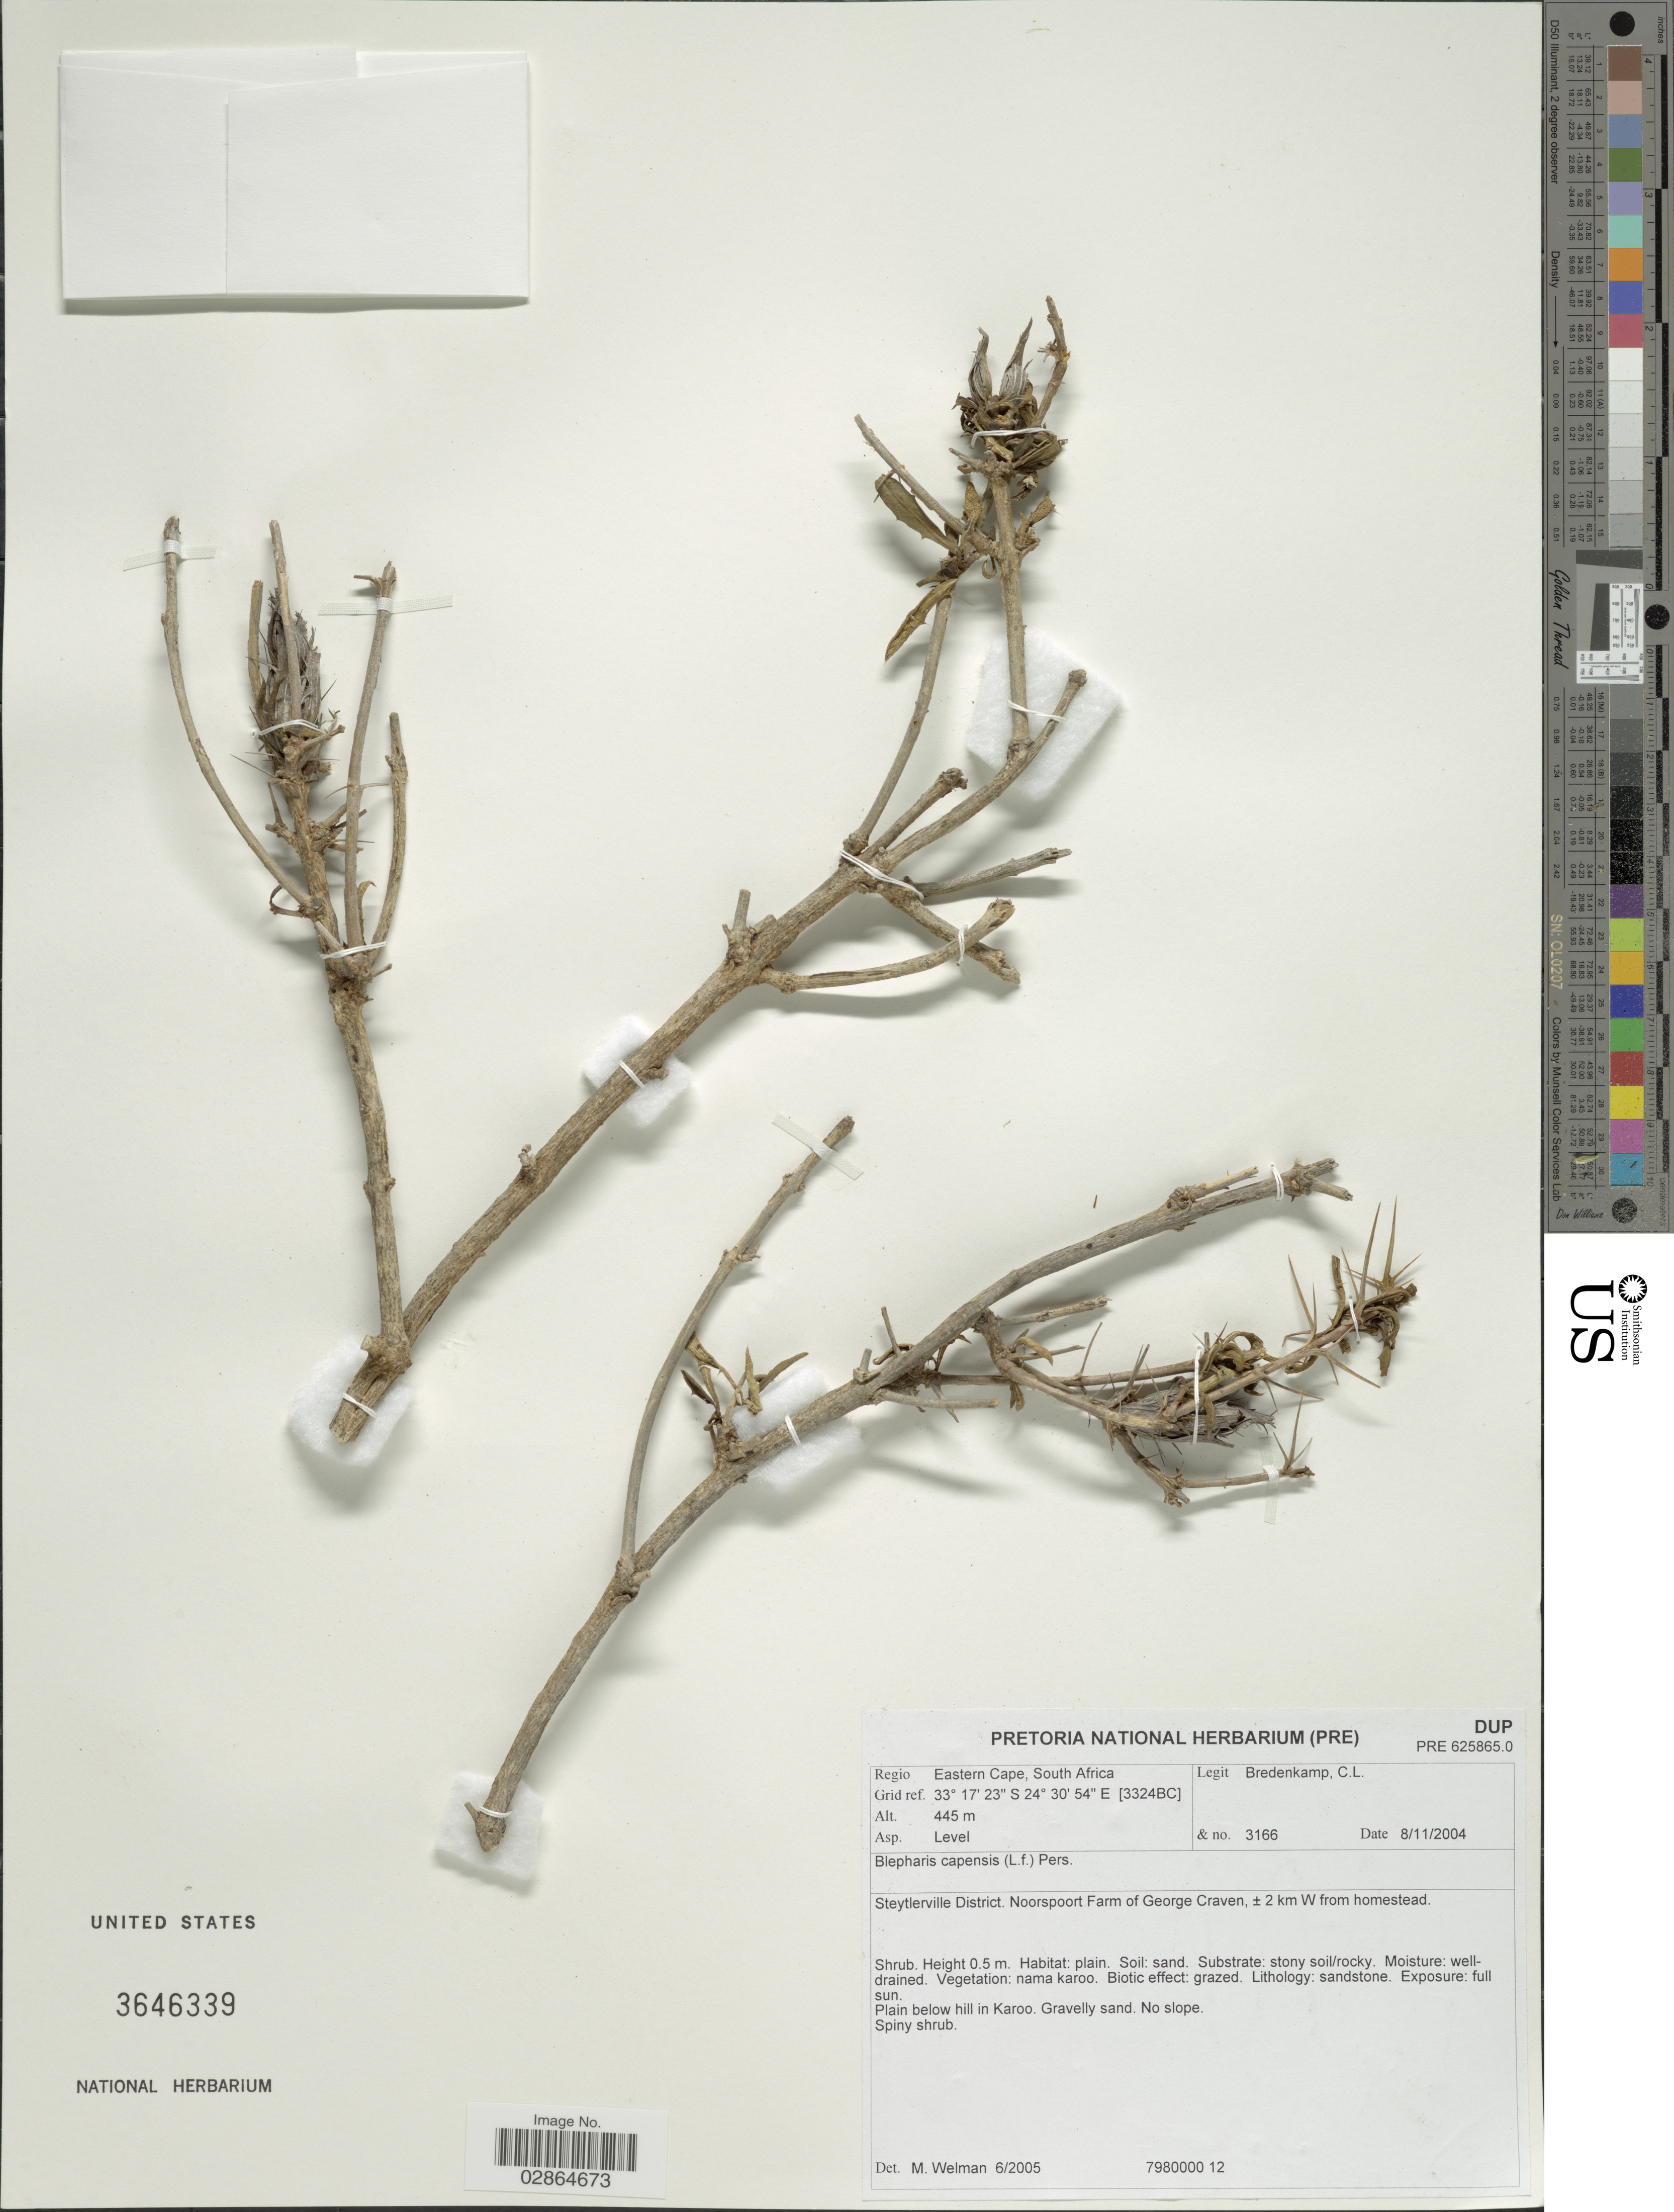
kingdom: Plantae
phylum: Tracheophyta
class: Magnoliopsida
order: Lamiales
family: Acanthaceae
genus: Blepharis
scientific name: Blepharis capensis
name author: (L. f.) Pers.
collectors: C. Bredenkamp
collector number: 3166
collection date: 2004-11-08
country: South Africa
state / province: Eastern Cape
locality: Region Eastern Cape. Steytlerville District. Noorspoort Farm of George Craven, ± 2 km W from homestead. [3324BC].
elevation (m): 445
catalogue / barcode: US 3646339